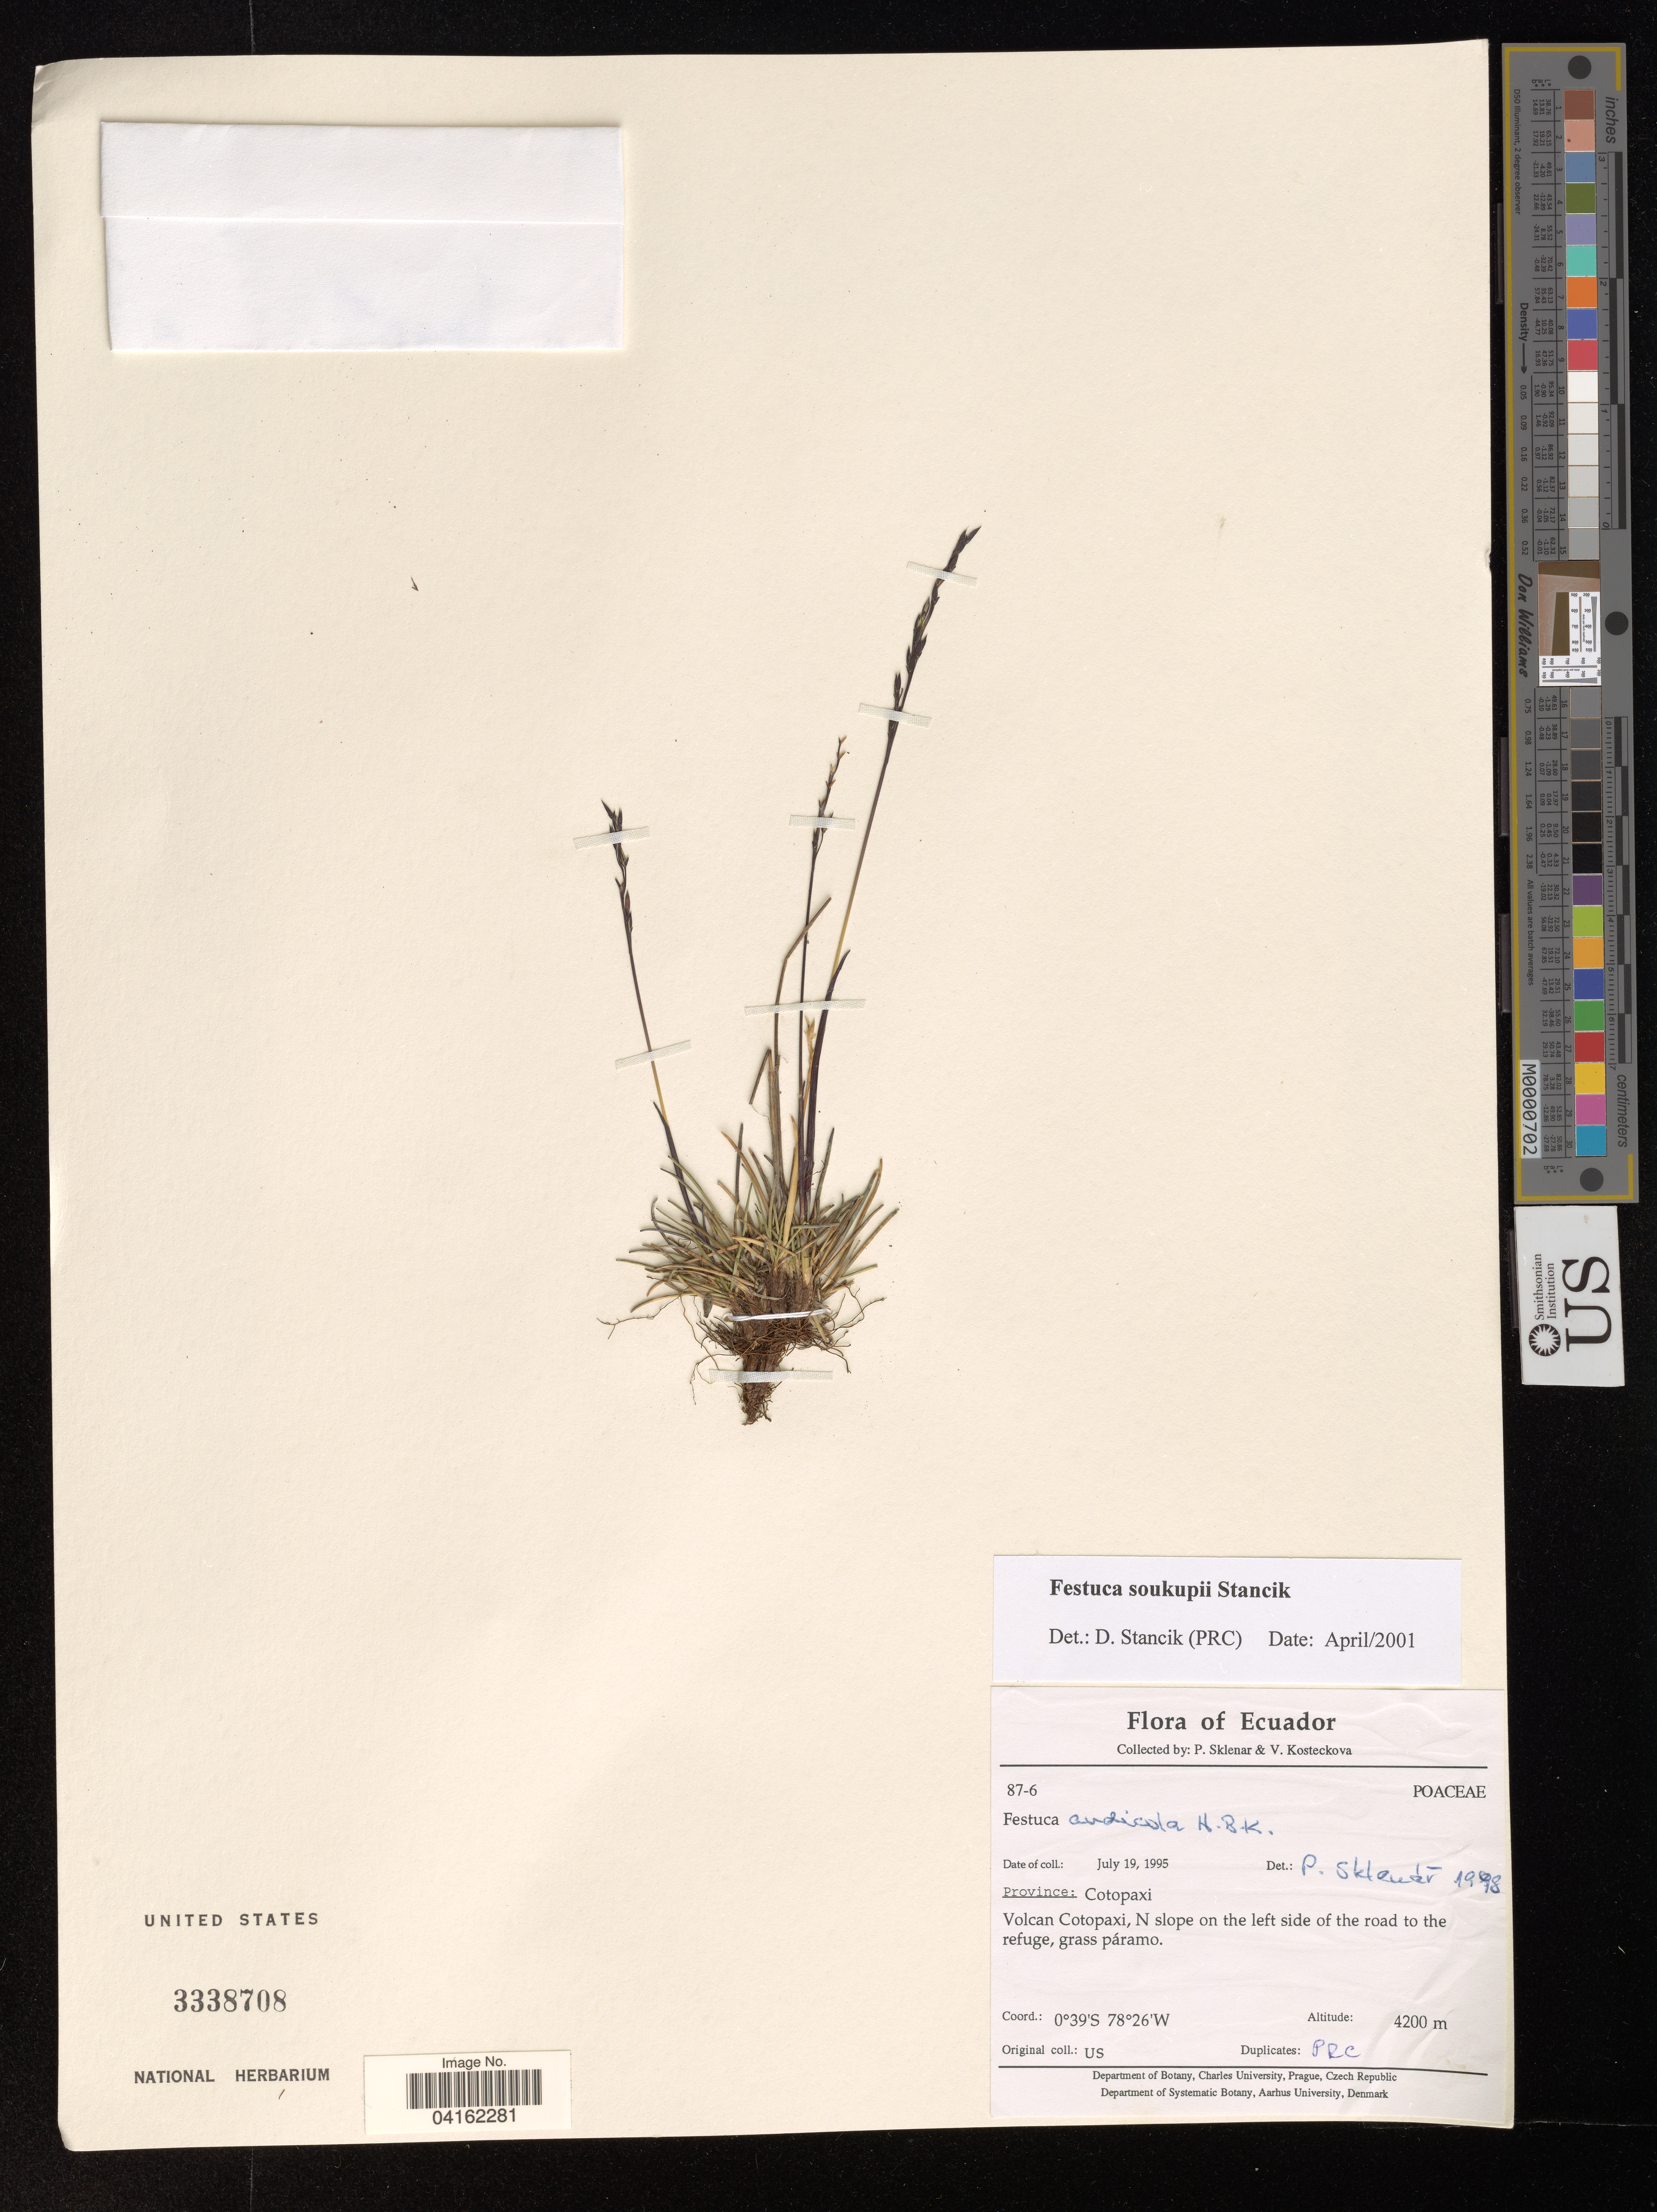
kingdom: Plantae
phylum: Tracheophyta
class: Liliopsida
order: Poales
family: Poaceae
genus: Festuca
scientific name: Festuca soukupii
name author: Stancik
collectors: P. Sklenár & V. Kosteckova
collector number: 87-6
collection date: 1995-07-19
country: Ecuador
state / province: Cotopaxi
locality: Volcan Cotopaxi, N slope on the left side of the road to the refuge.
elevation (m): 4200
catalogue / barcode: US 3338708